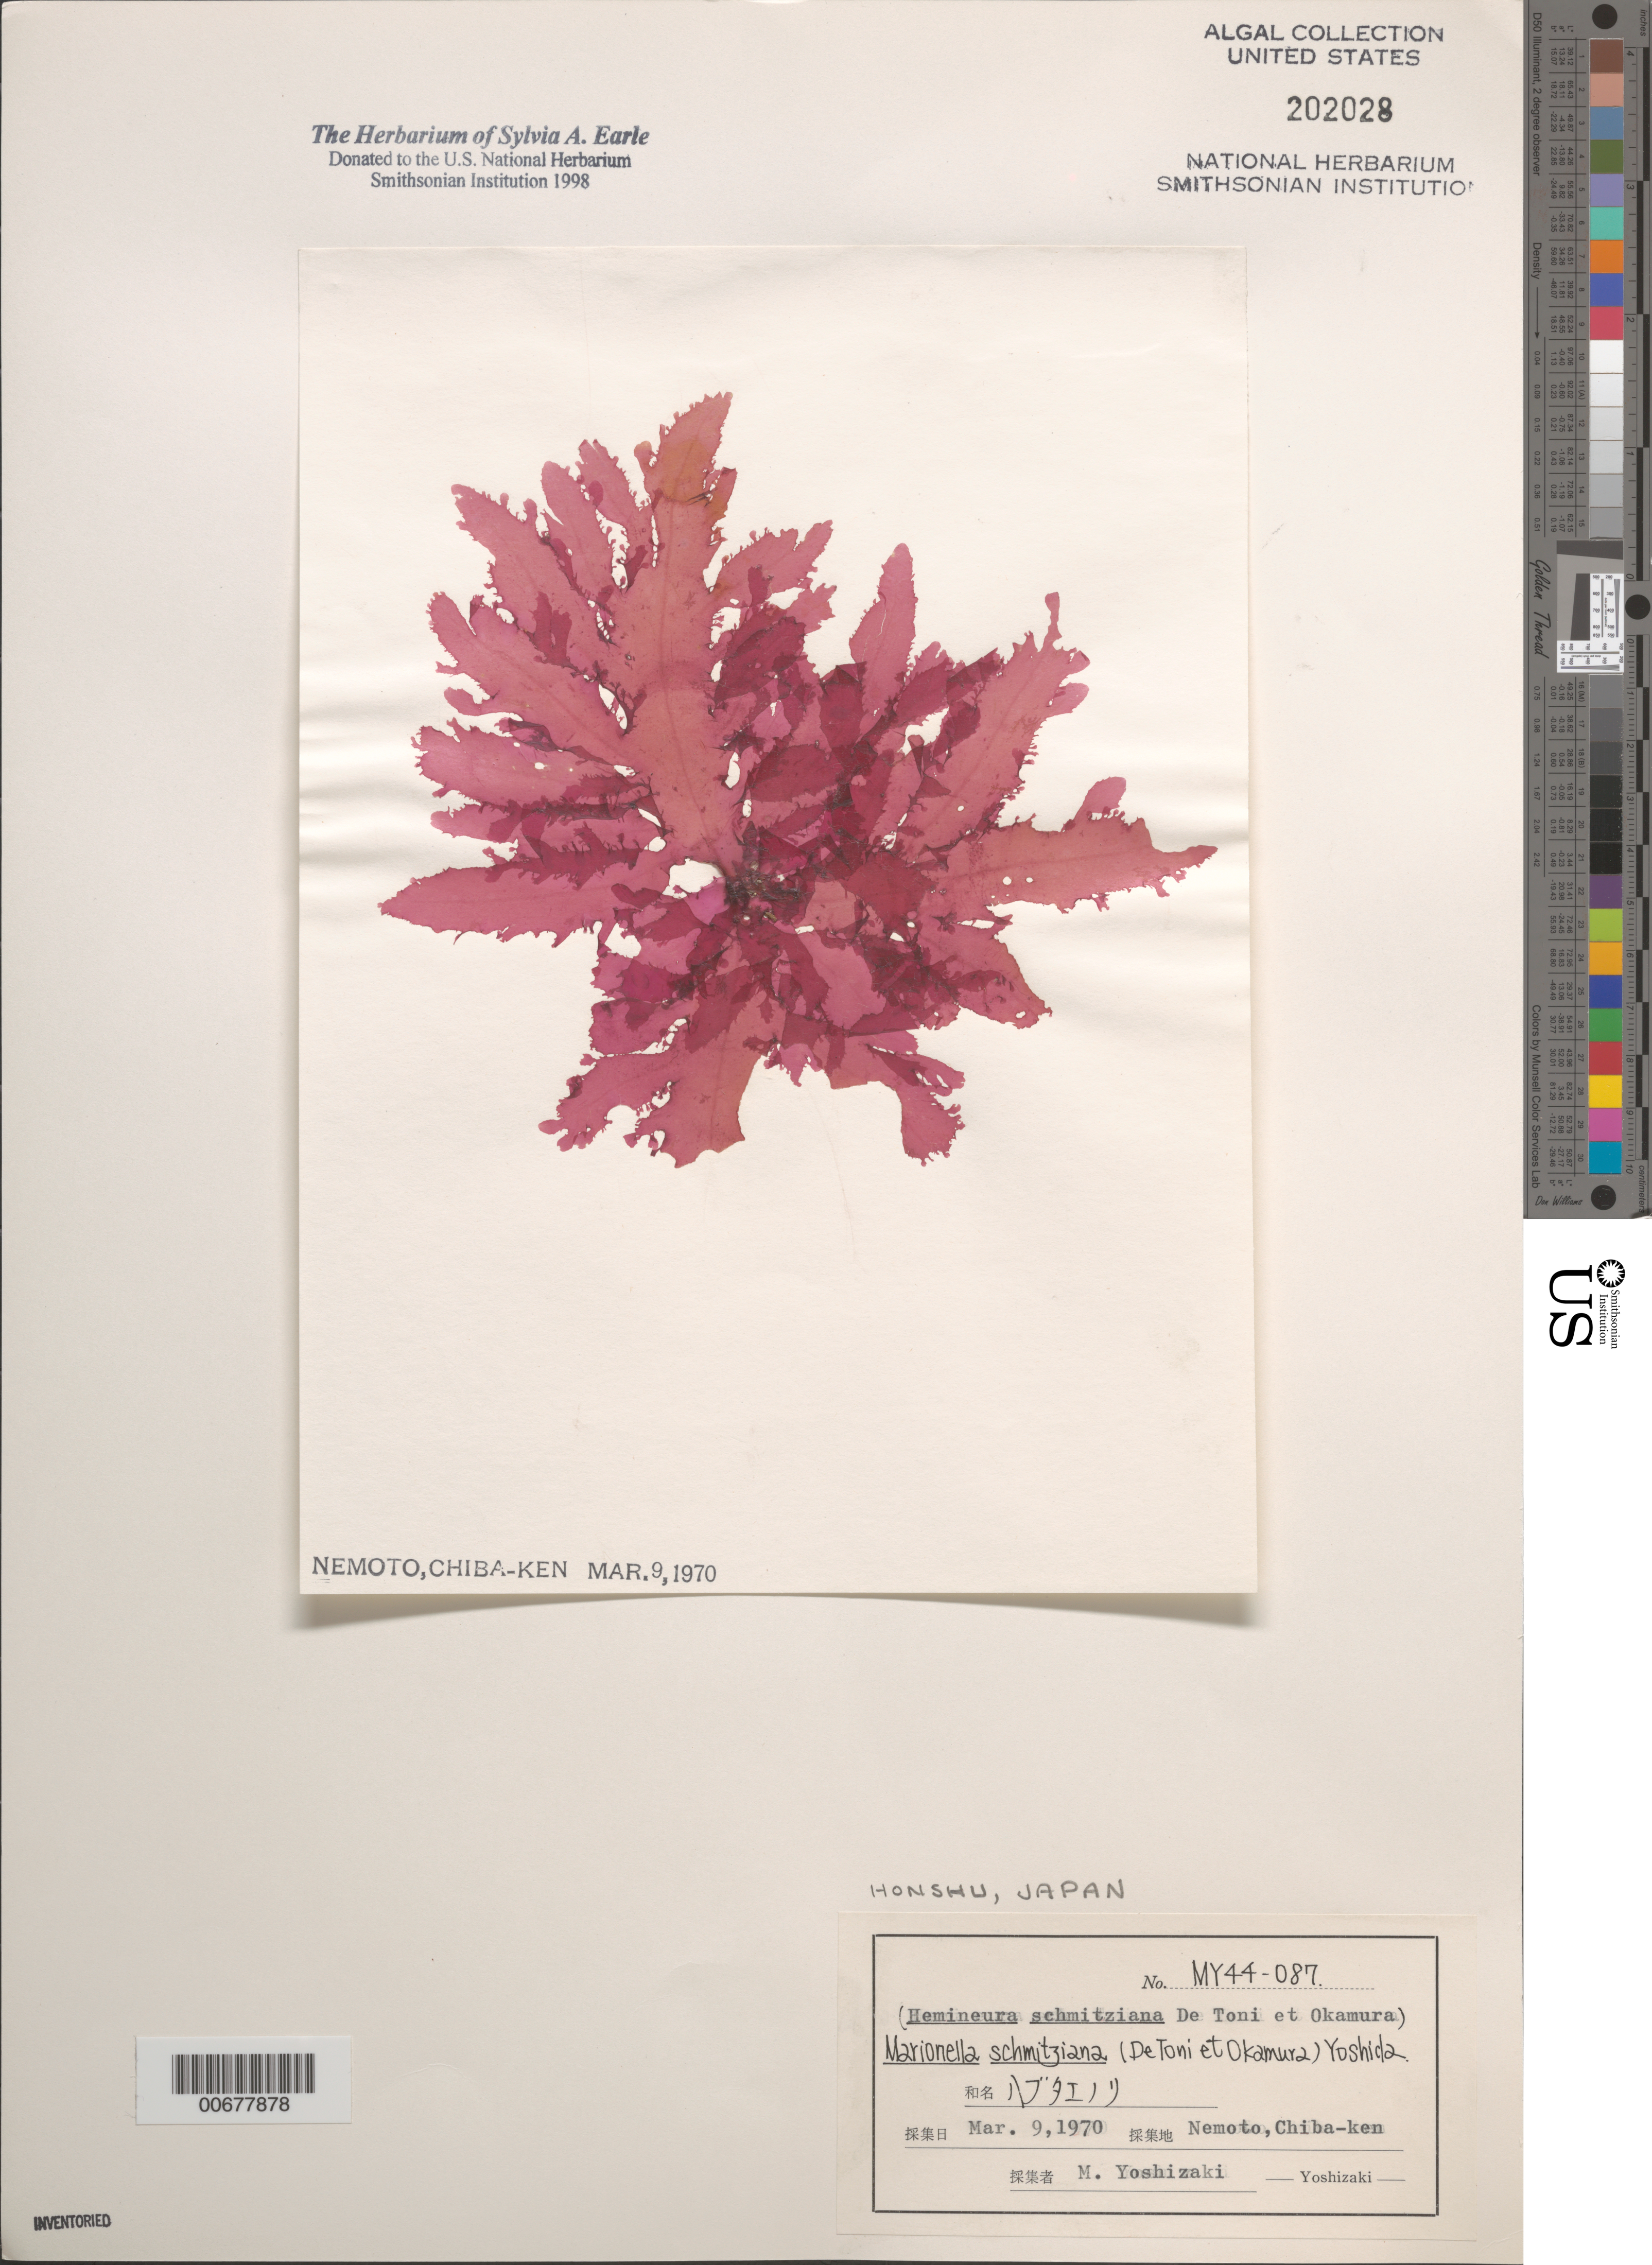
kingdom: Plantae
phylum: Rhodophyta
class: Florideophyceae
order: Ceramiales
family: Delesseriaceae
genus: Marionella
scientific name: Marionella schmitziana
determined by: Yoshizaki, M.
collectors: M. Yoshizaki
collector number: MY 44-087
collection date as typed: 09 Mar 1970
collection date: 1970-03-09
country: Japan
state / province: Tiba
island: Honshu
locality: Nemoto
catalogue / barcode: US 202028